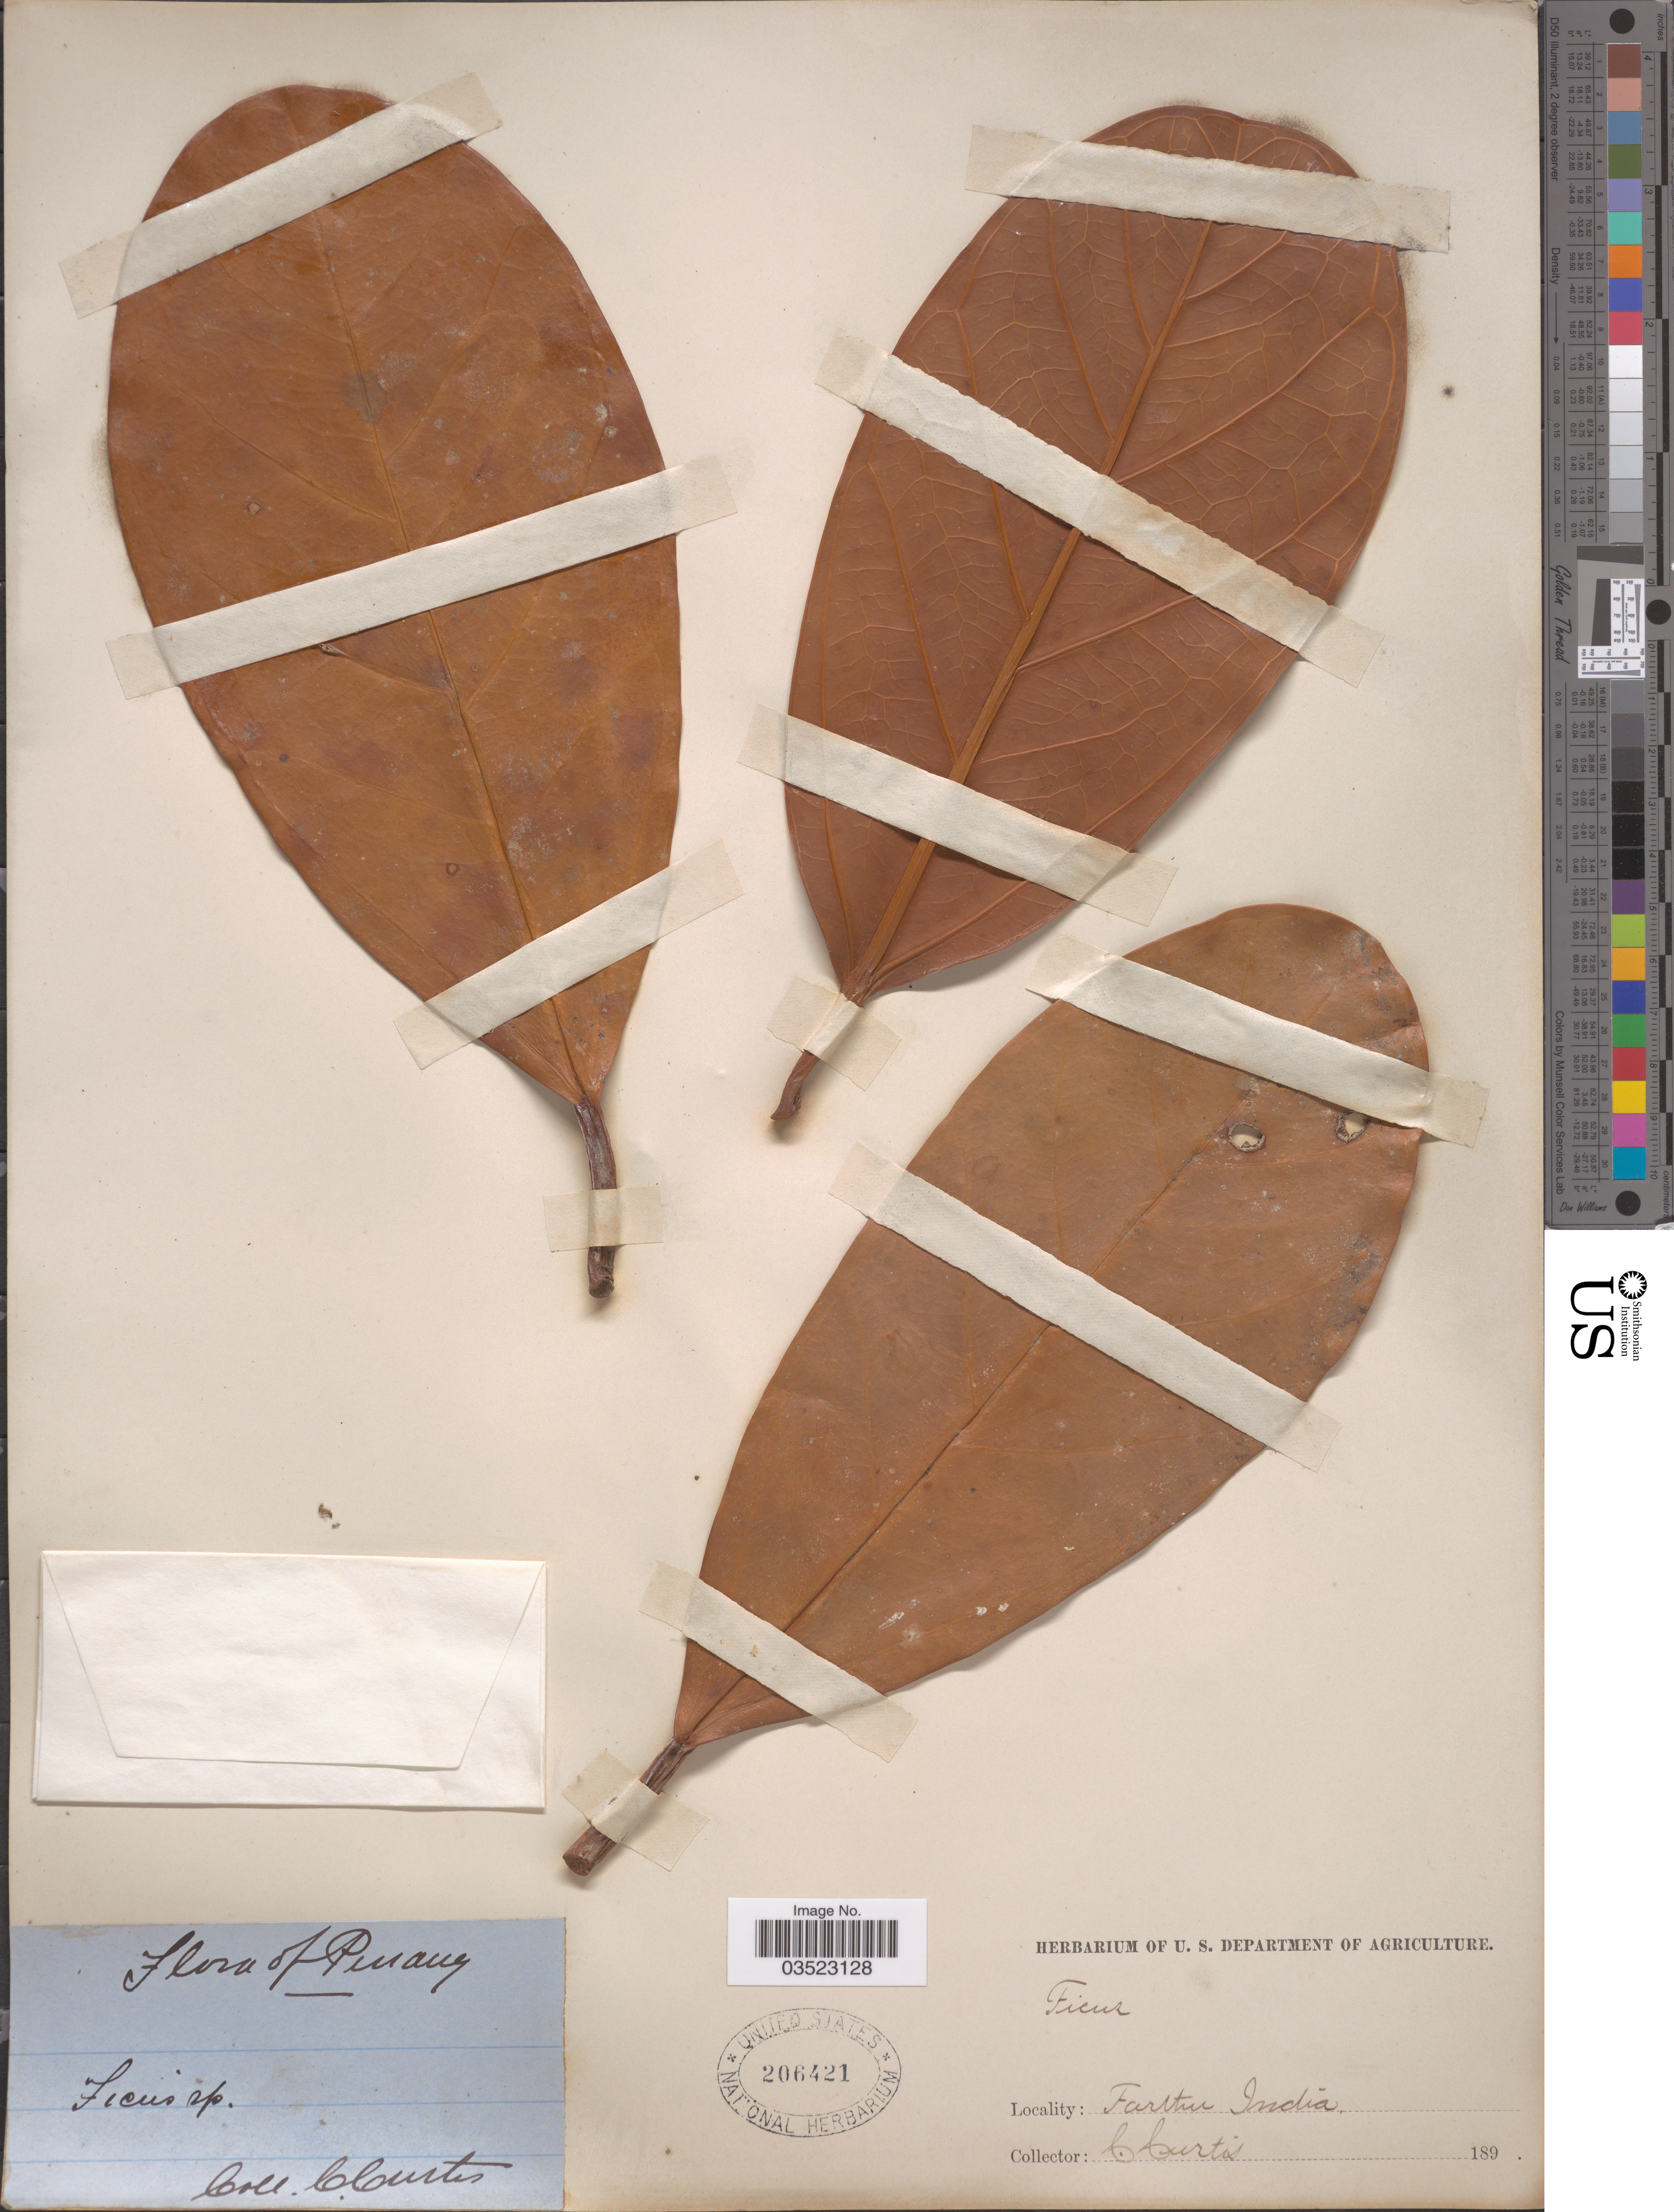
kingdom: Plantae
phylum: Tracheophyta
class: Magnoliopsida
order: Rosales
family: Moraceae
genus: Ficus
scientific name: Ficus sp.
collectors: C. Curtis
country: Malaysia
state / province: Pinang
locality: Penang. Farther India.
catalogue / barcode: US 206421